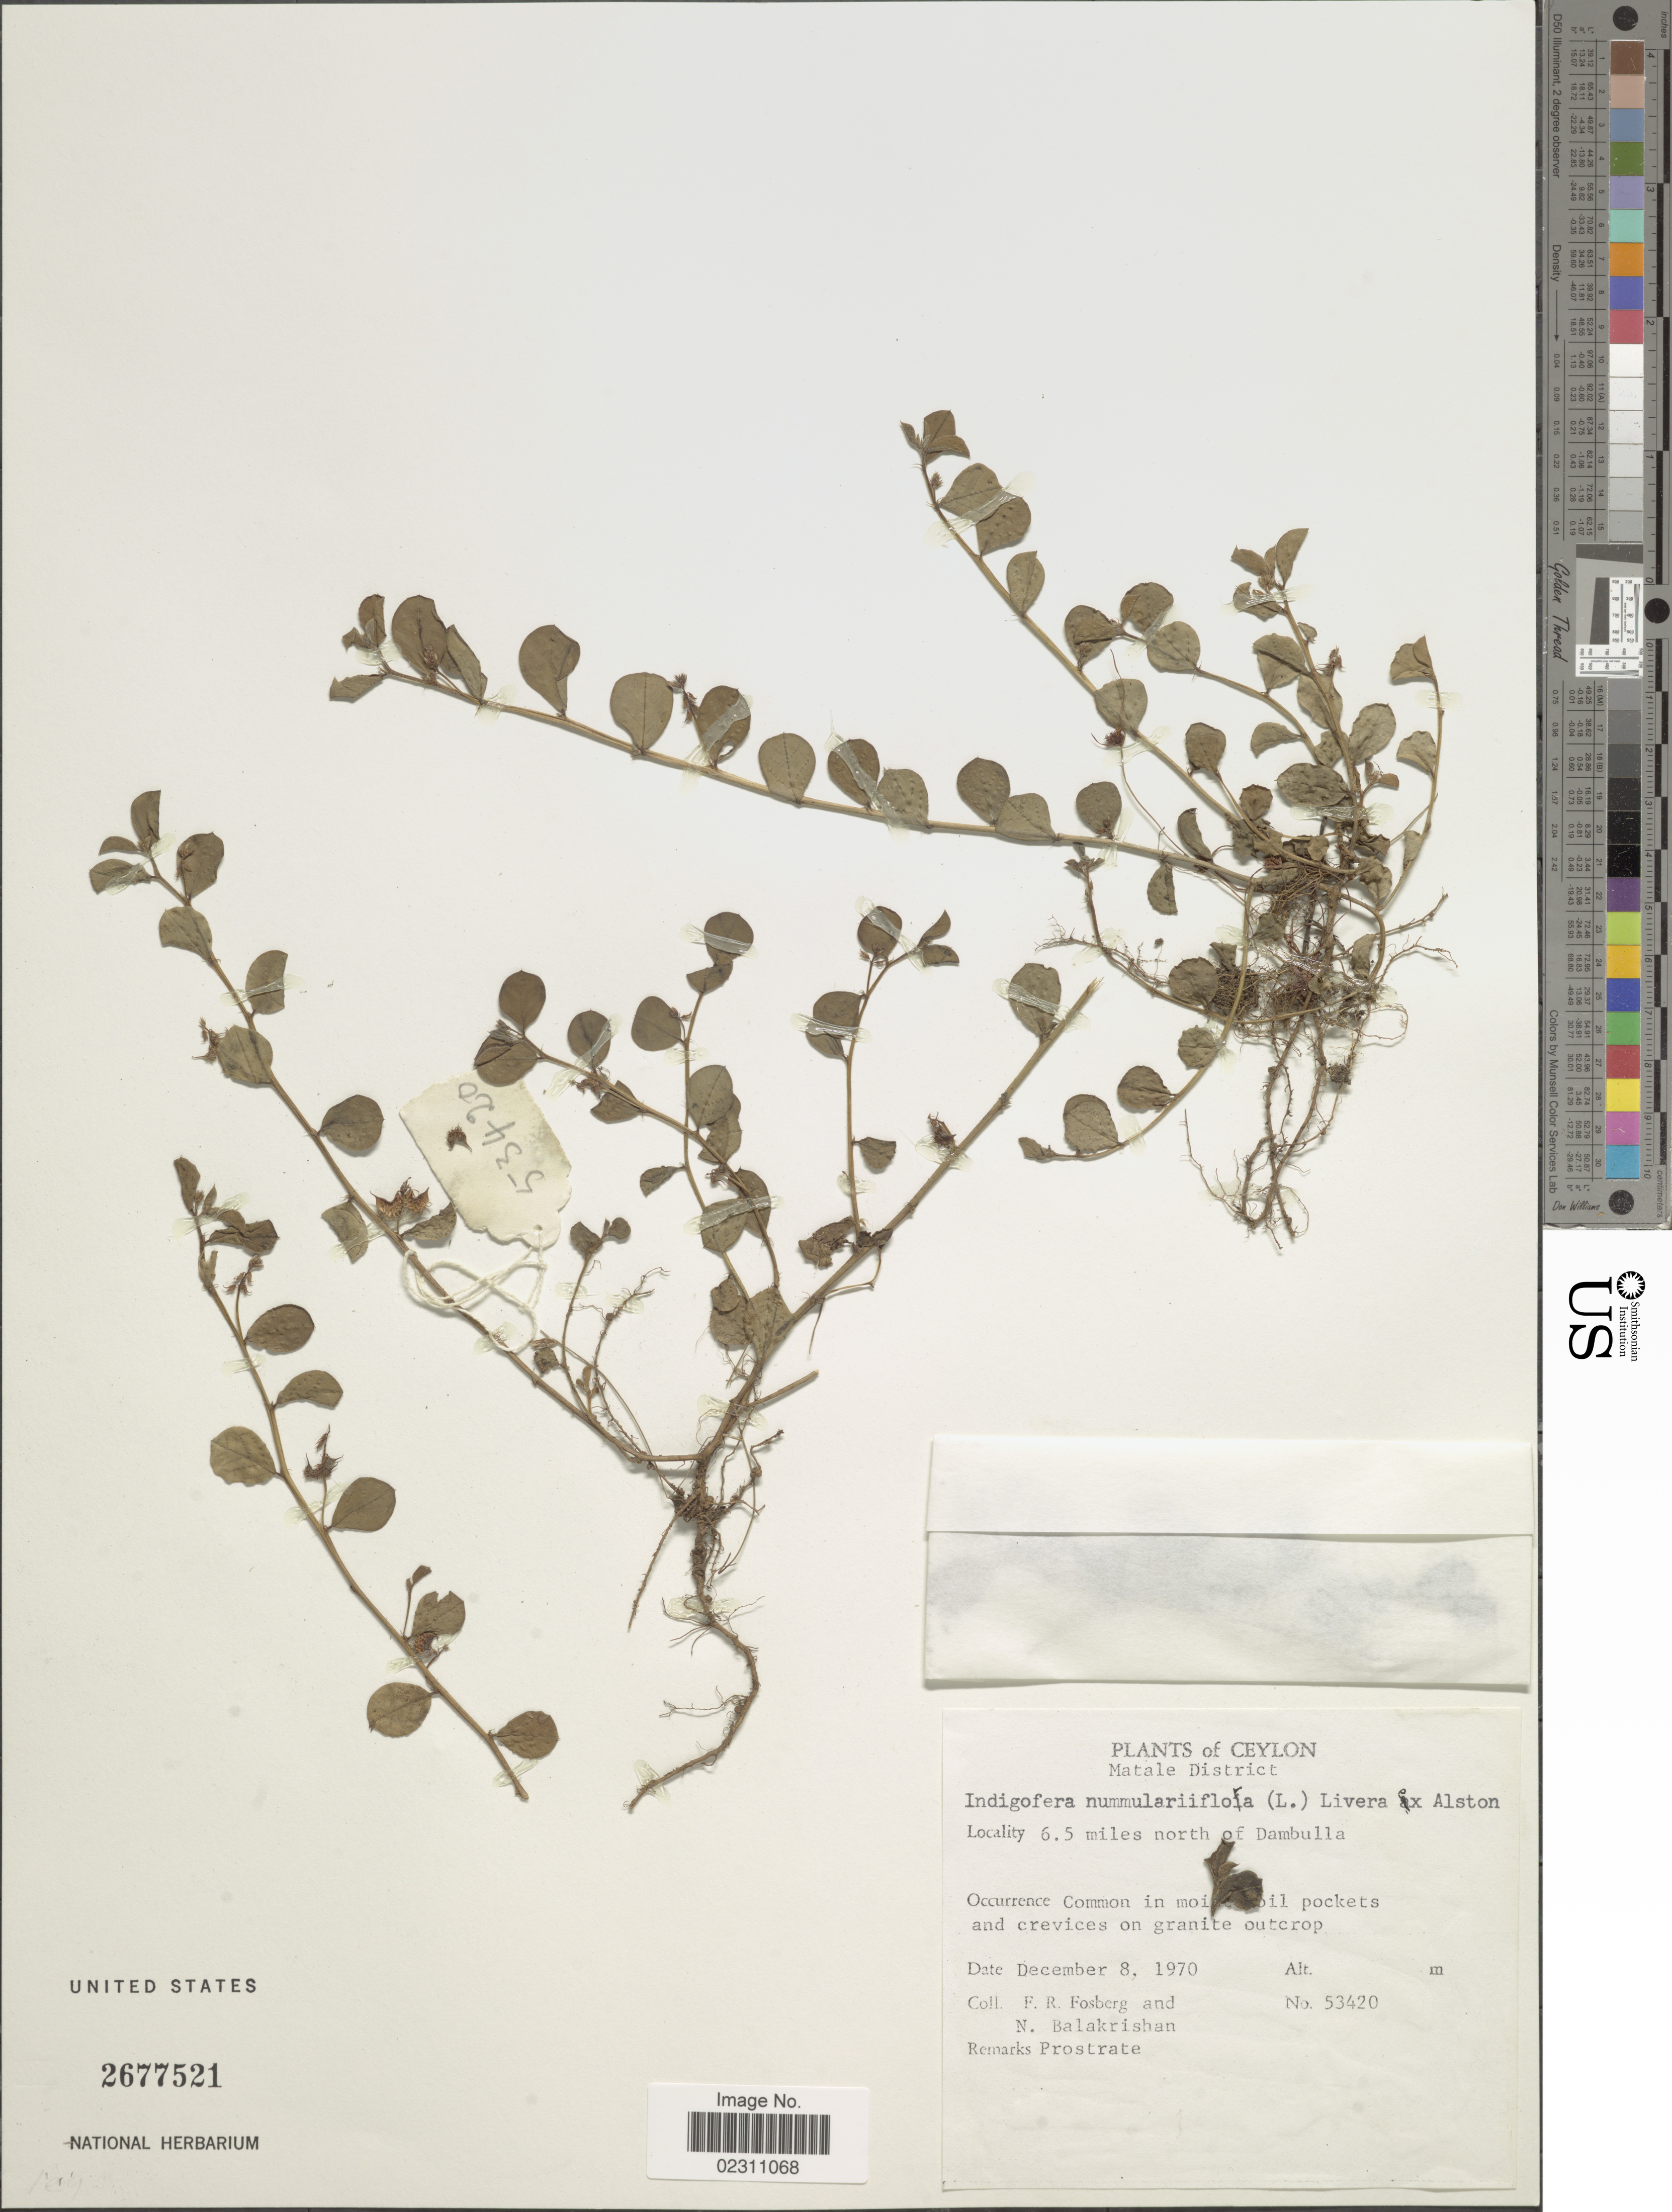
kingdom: Plantae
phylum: Tracheophyta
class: Magnoliopsida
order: Fabales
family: Fabaceae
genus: Indigofera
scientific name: Indigofera nummulariifolia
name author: (L.) Livera ex Alston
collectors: F. R. Fosberg & N. Balakrishnan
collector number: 53420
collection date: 1970-12-08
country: Sri Lanka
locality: Ceylon, Matale District, 6.5 miles north of Dambulla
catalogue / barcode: US 2677521